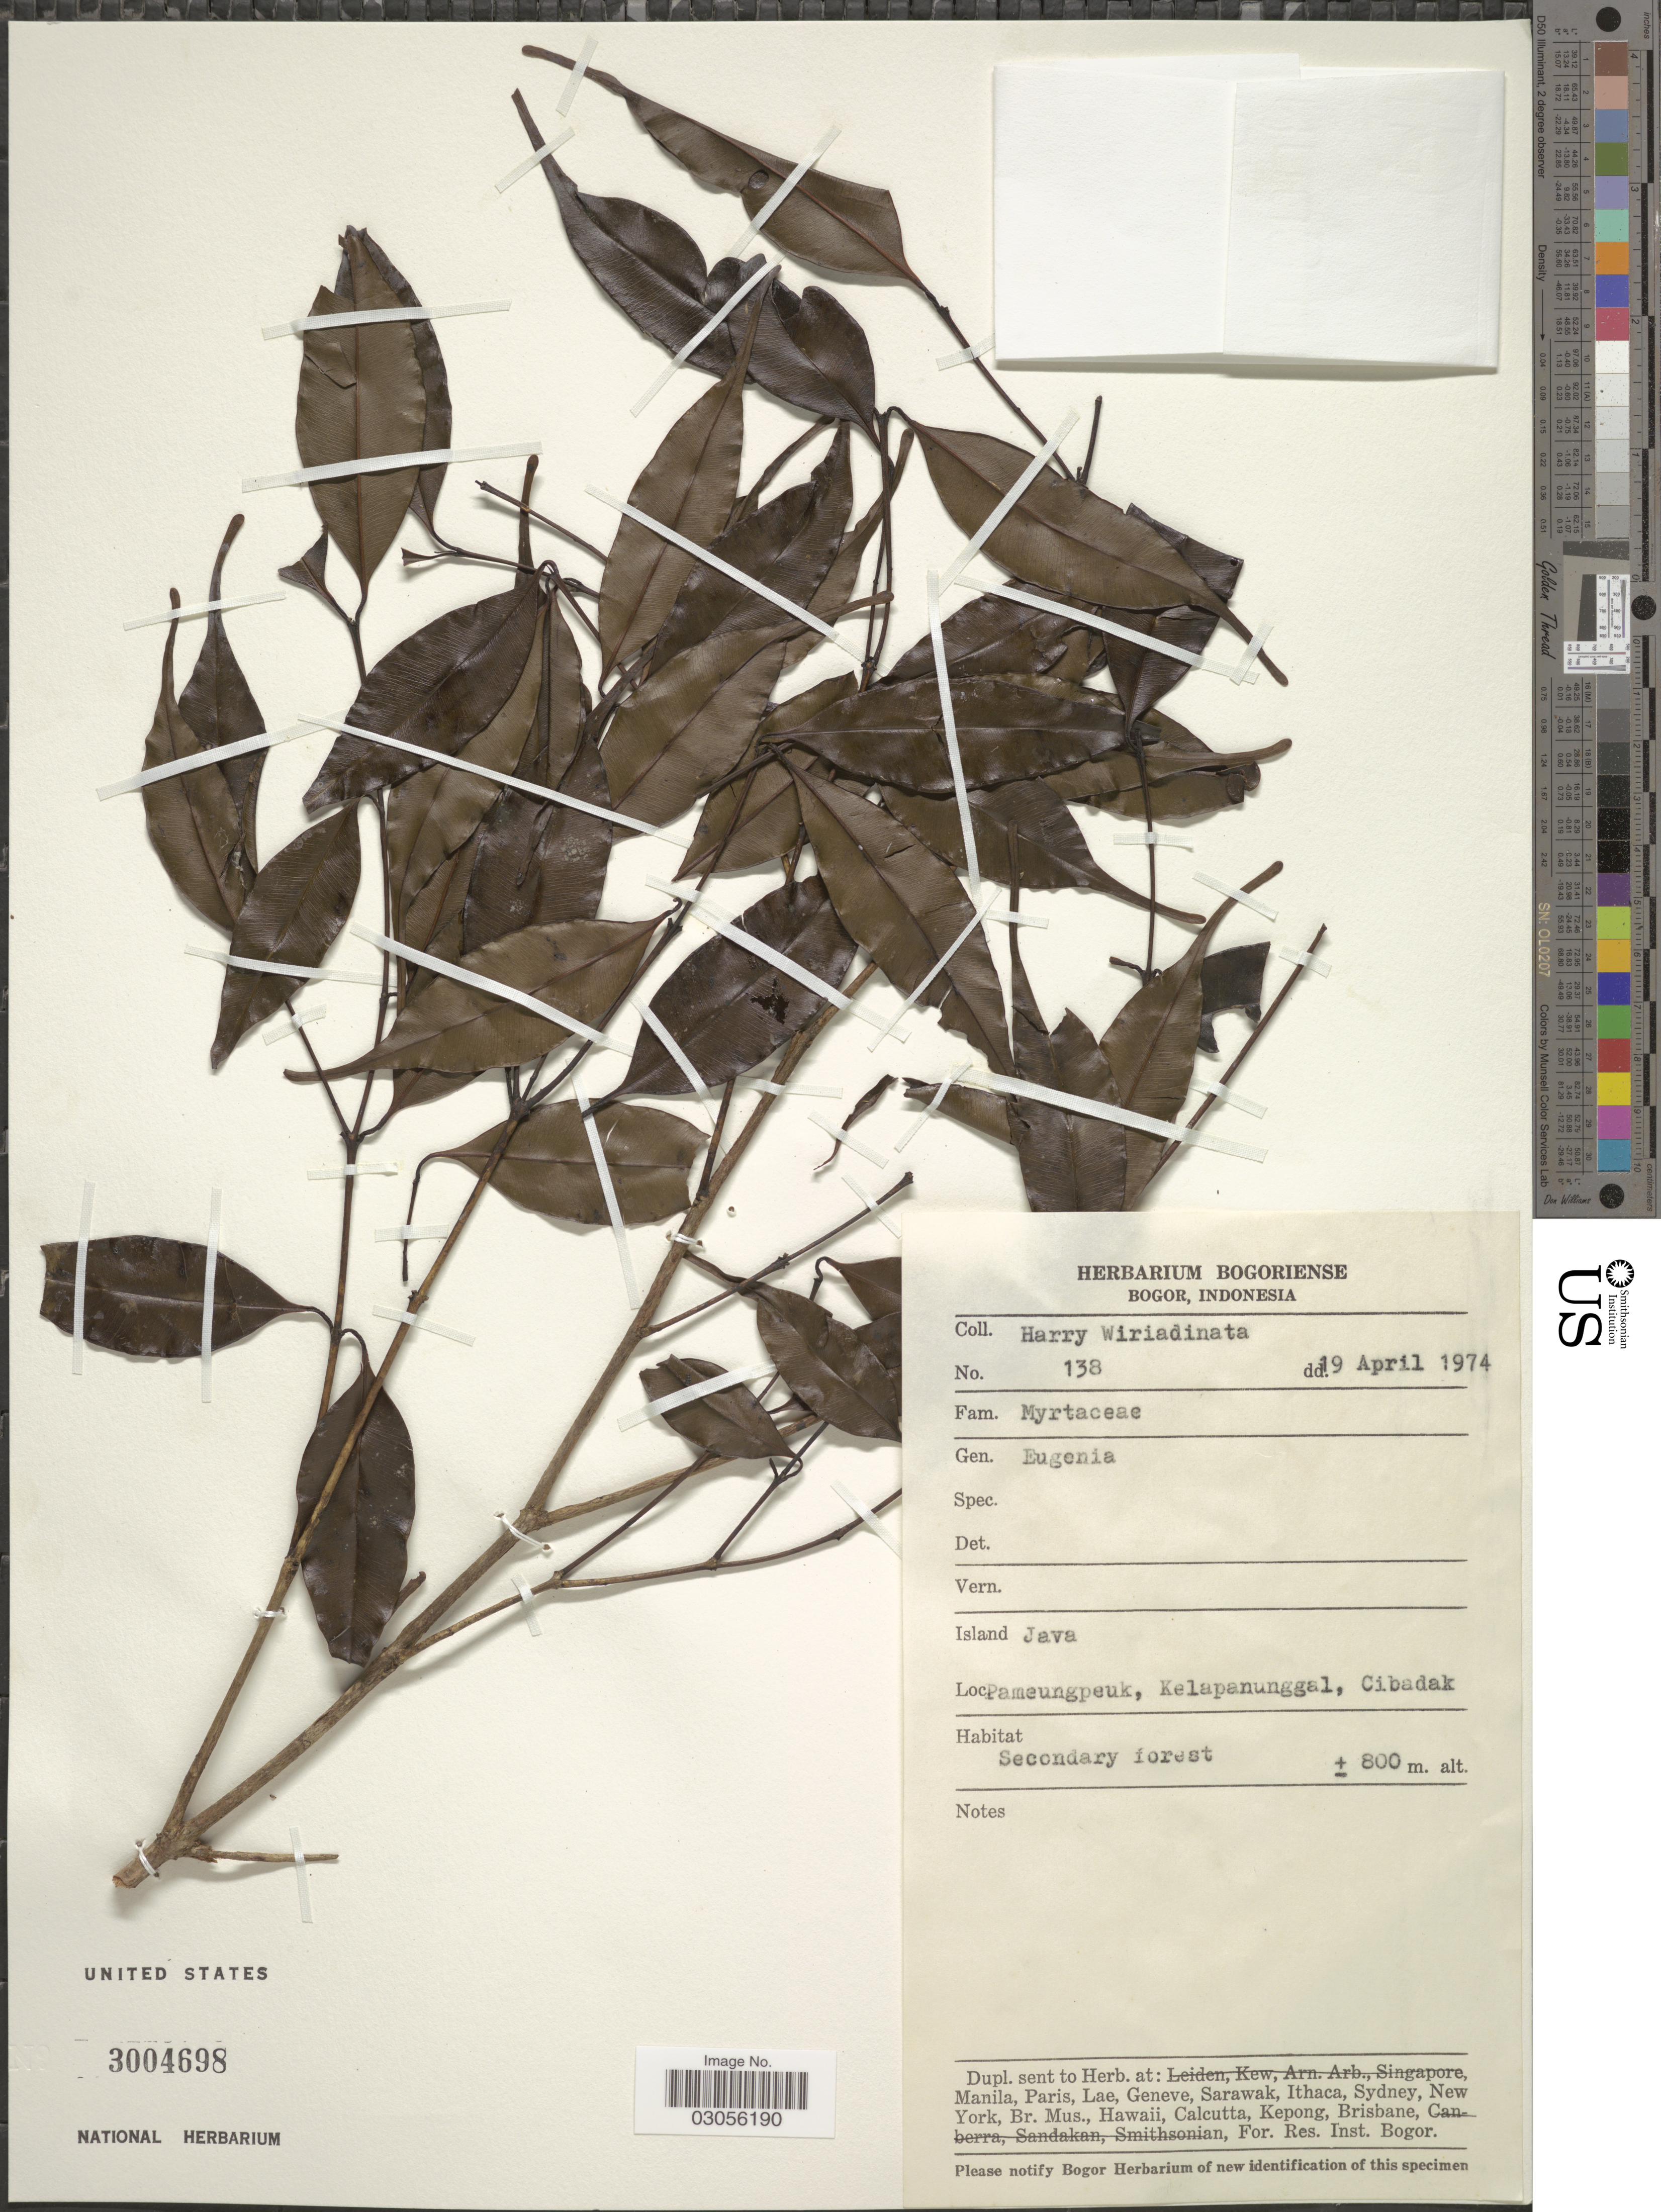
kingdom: Plantae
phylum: Tracheophyta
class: Magnoliopsida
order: Myrtales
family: Myrtaceae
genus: Syzygium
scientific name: Syzygium sp.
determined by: Strong, M. T., (US), Smithsonian Institution - National Museum of Natural History (UNITED STATES)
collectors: H. Wiriadinata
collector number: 138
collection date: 1974-04-19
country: Indonesia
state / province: Java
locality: Island Java. Pameungpeuk, Kelapanunggal, Cibadak.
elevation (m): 800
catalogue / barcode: US 3004698